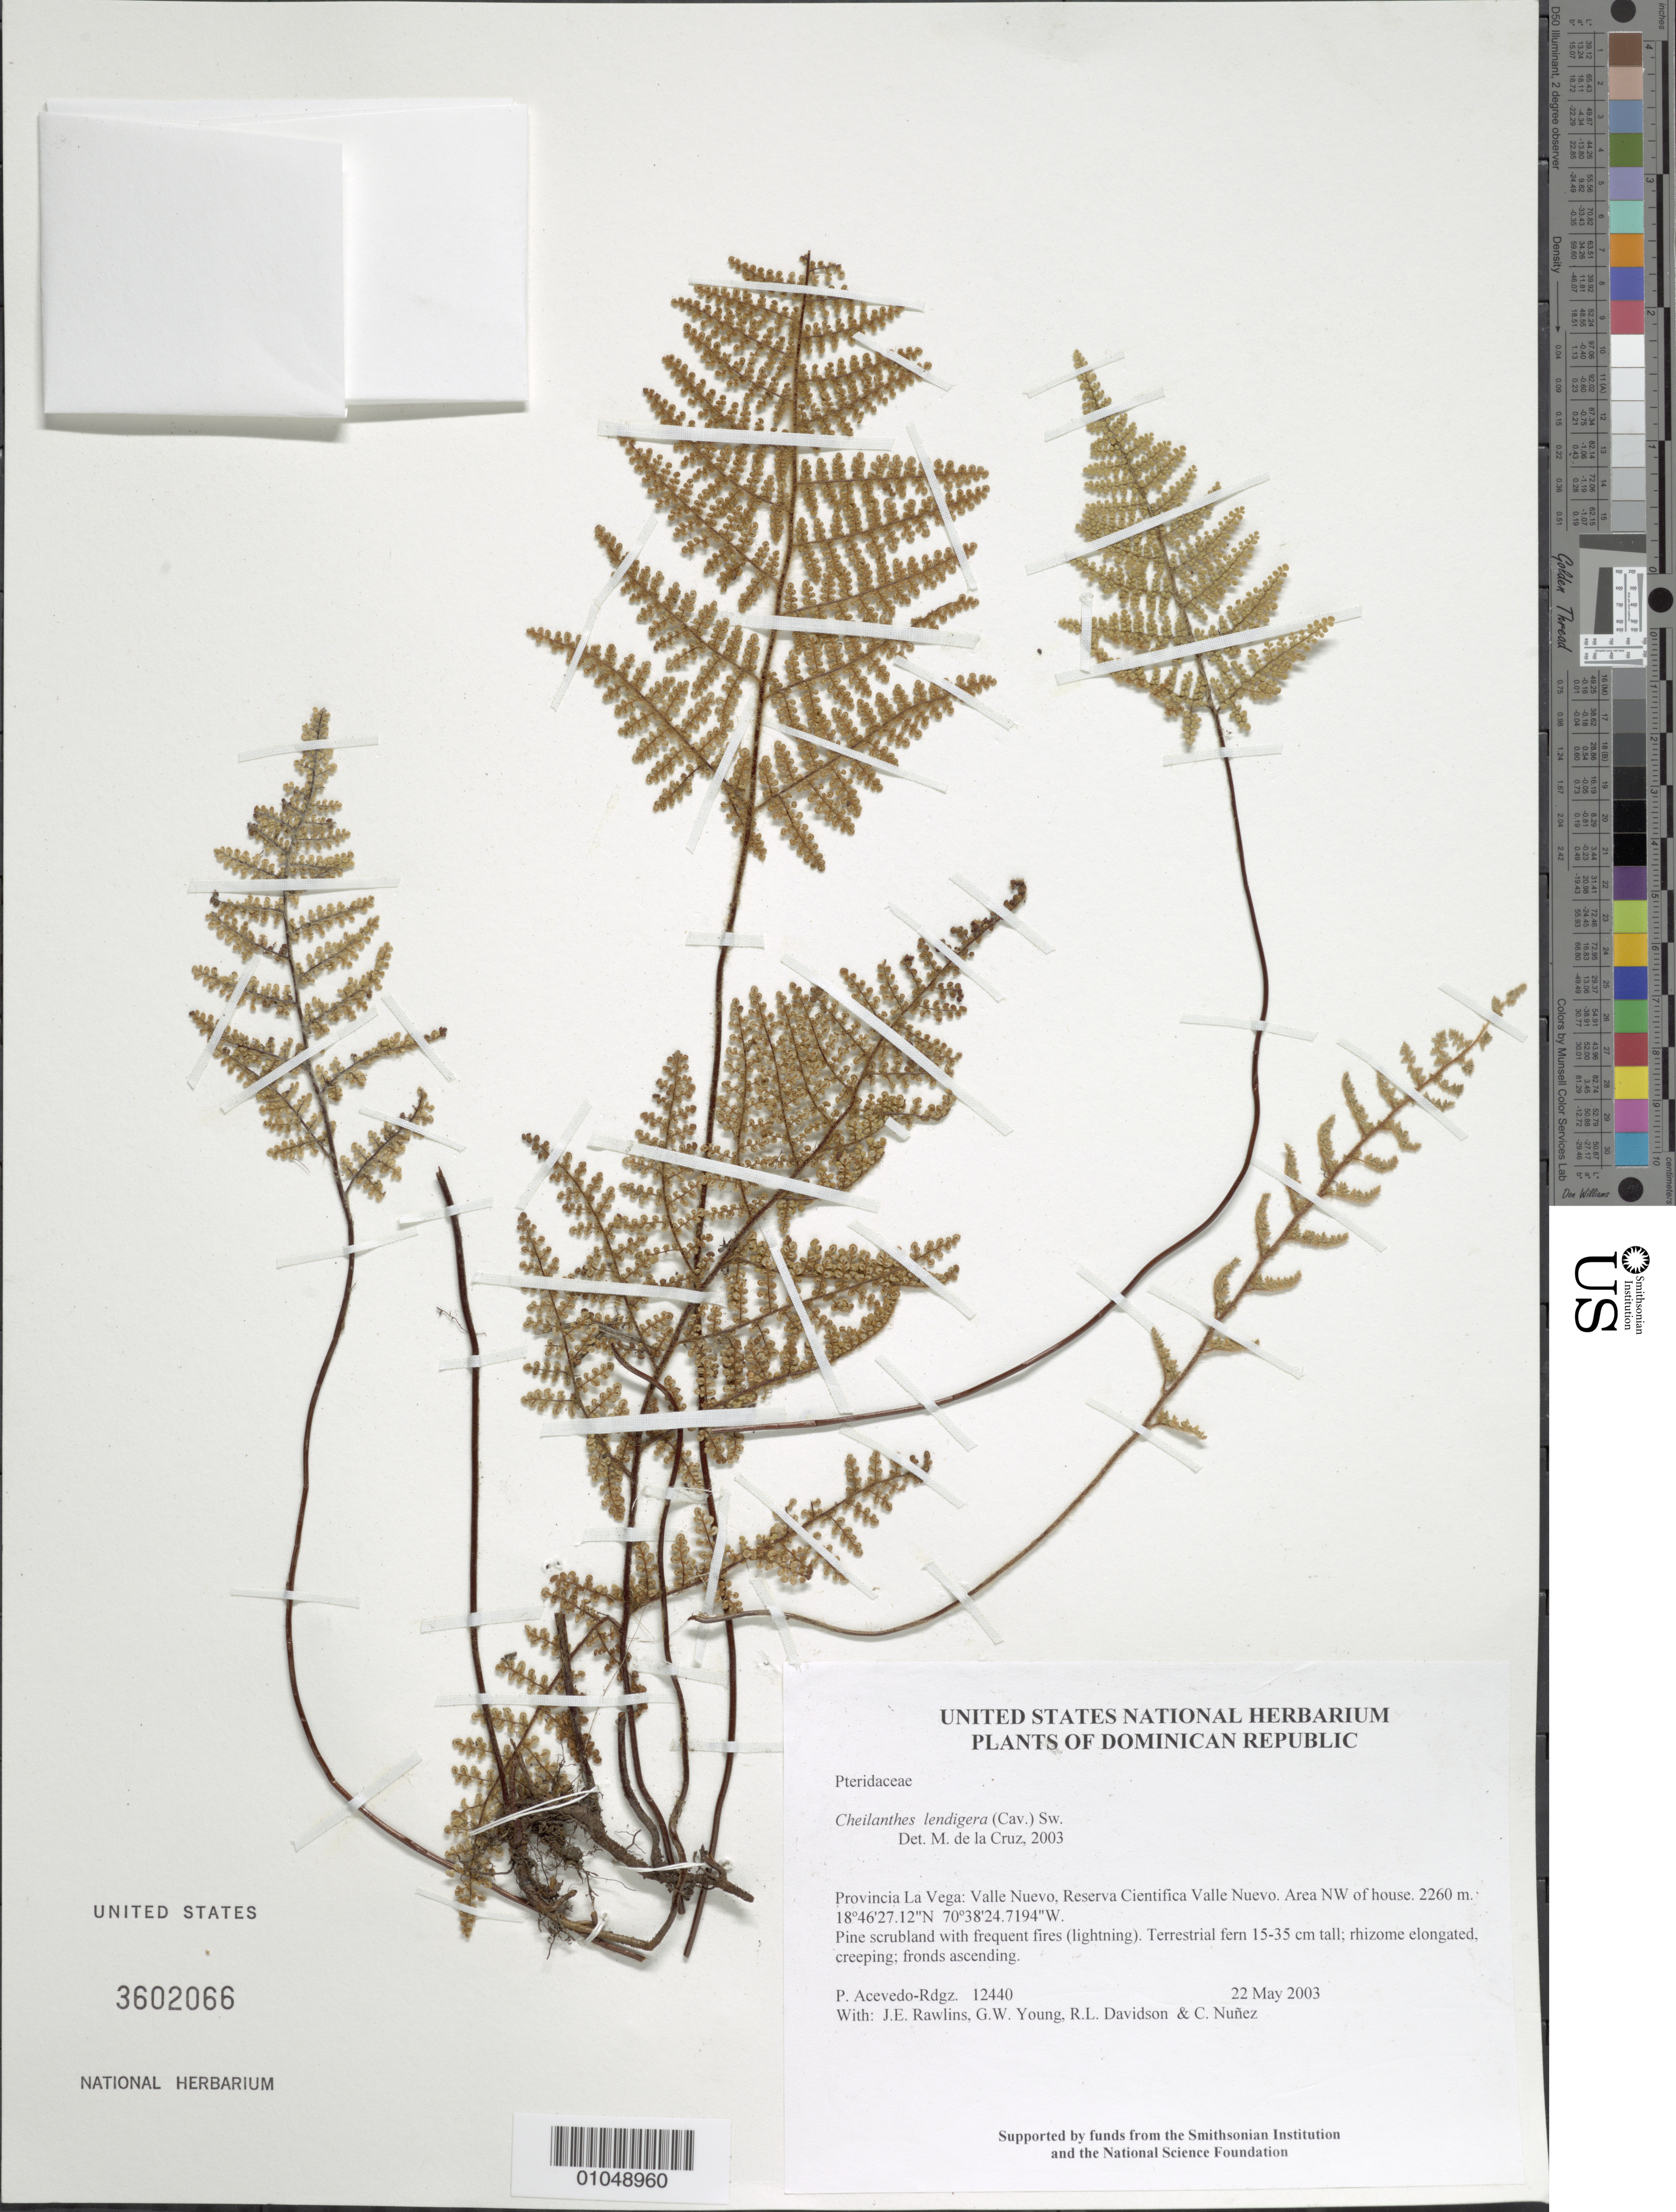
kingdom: Plantae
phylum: Tracheophyta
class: Polypodiopsida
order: Polypodiales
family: Pteridaceae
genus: Myriopteris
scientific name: Myriopteris lendigera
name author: (Cav.) J. Sm.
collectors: P. Acevedo-Rodr., J. Rawlins, G. Young, R. Davidson & C. Nunez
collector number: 12440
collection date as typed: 22 May 2003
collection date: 2003-05-22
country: Dominican Republic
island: Hispaniola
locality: Provincia La Vega: Valle Nuevo, Reserva Cientifica Valle Nuevo. Area NW of house.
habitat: Pine scrubland with frequent fires (lightning).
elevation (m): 2260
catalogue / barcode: US 3602066